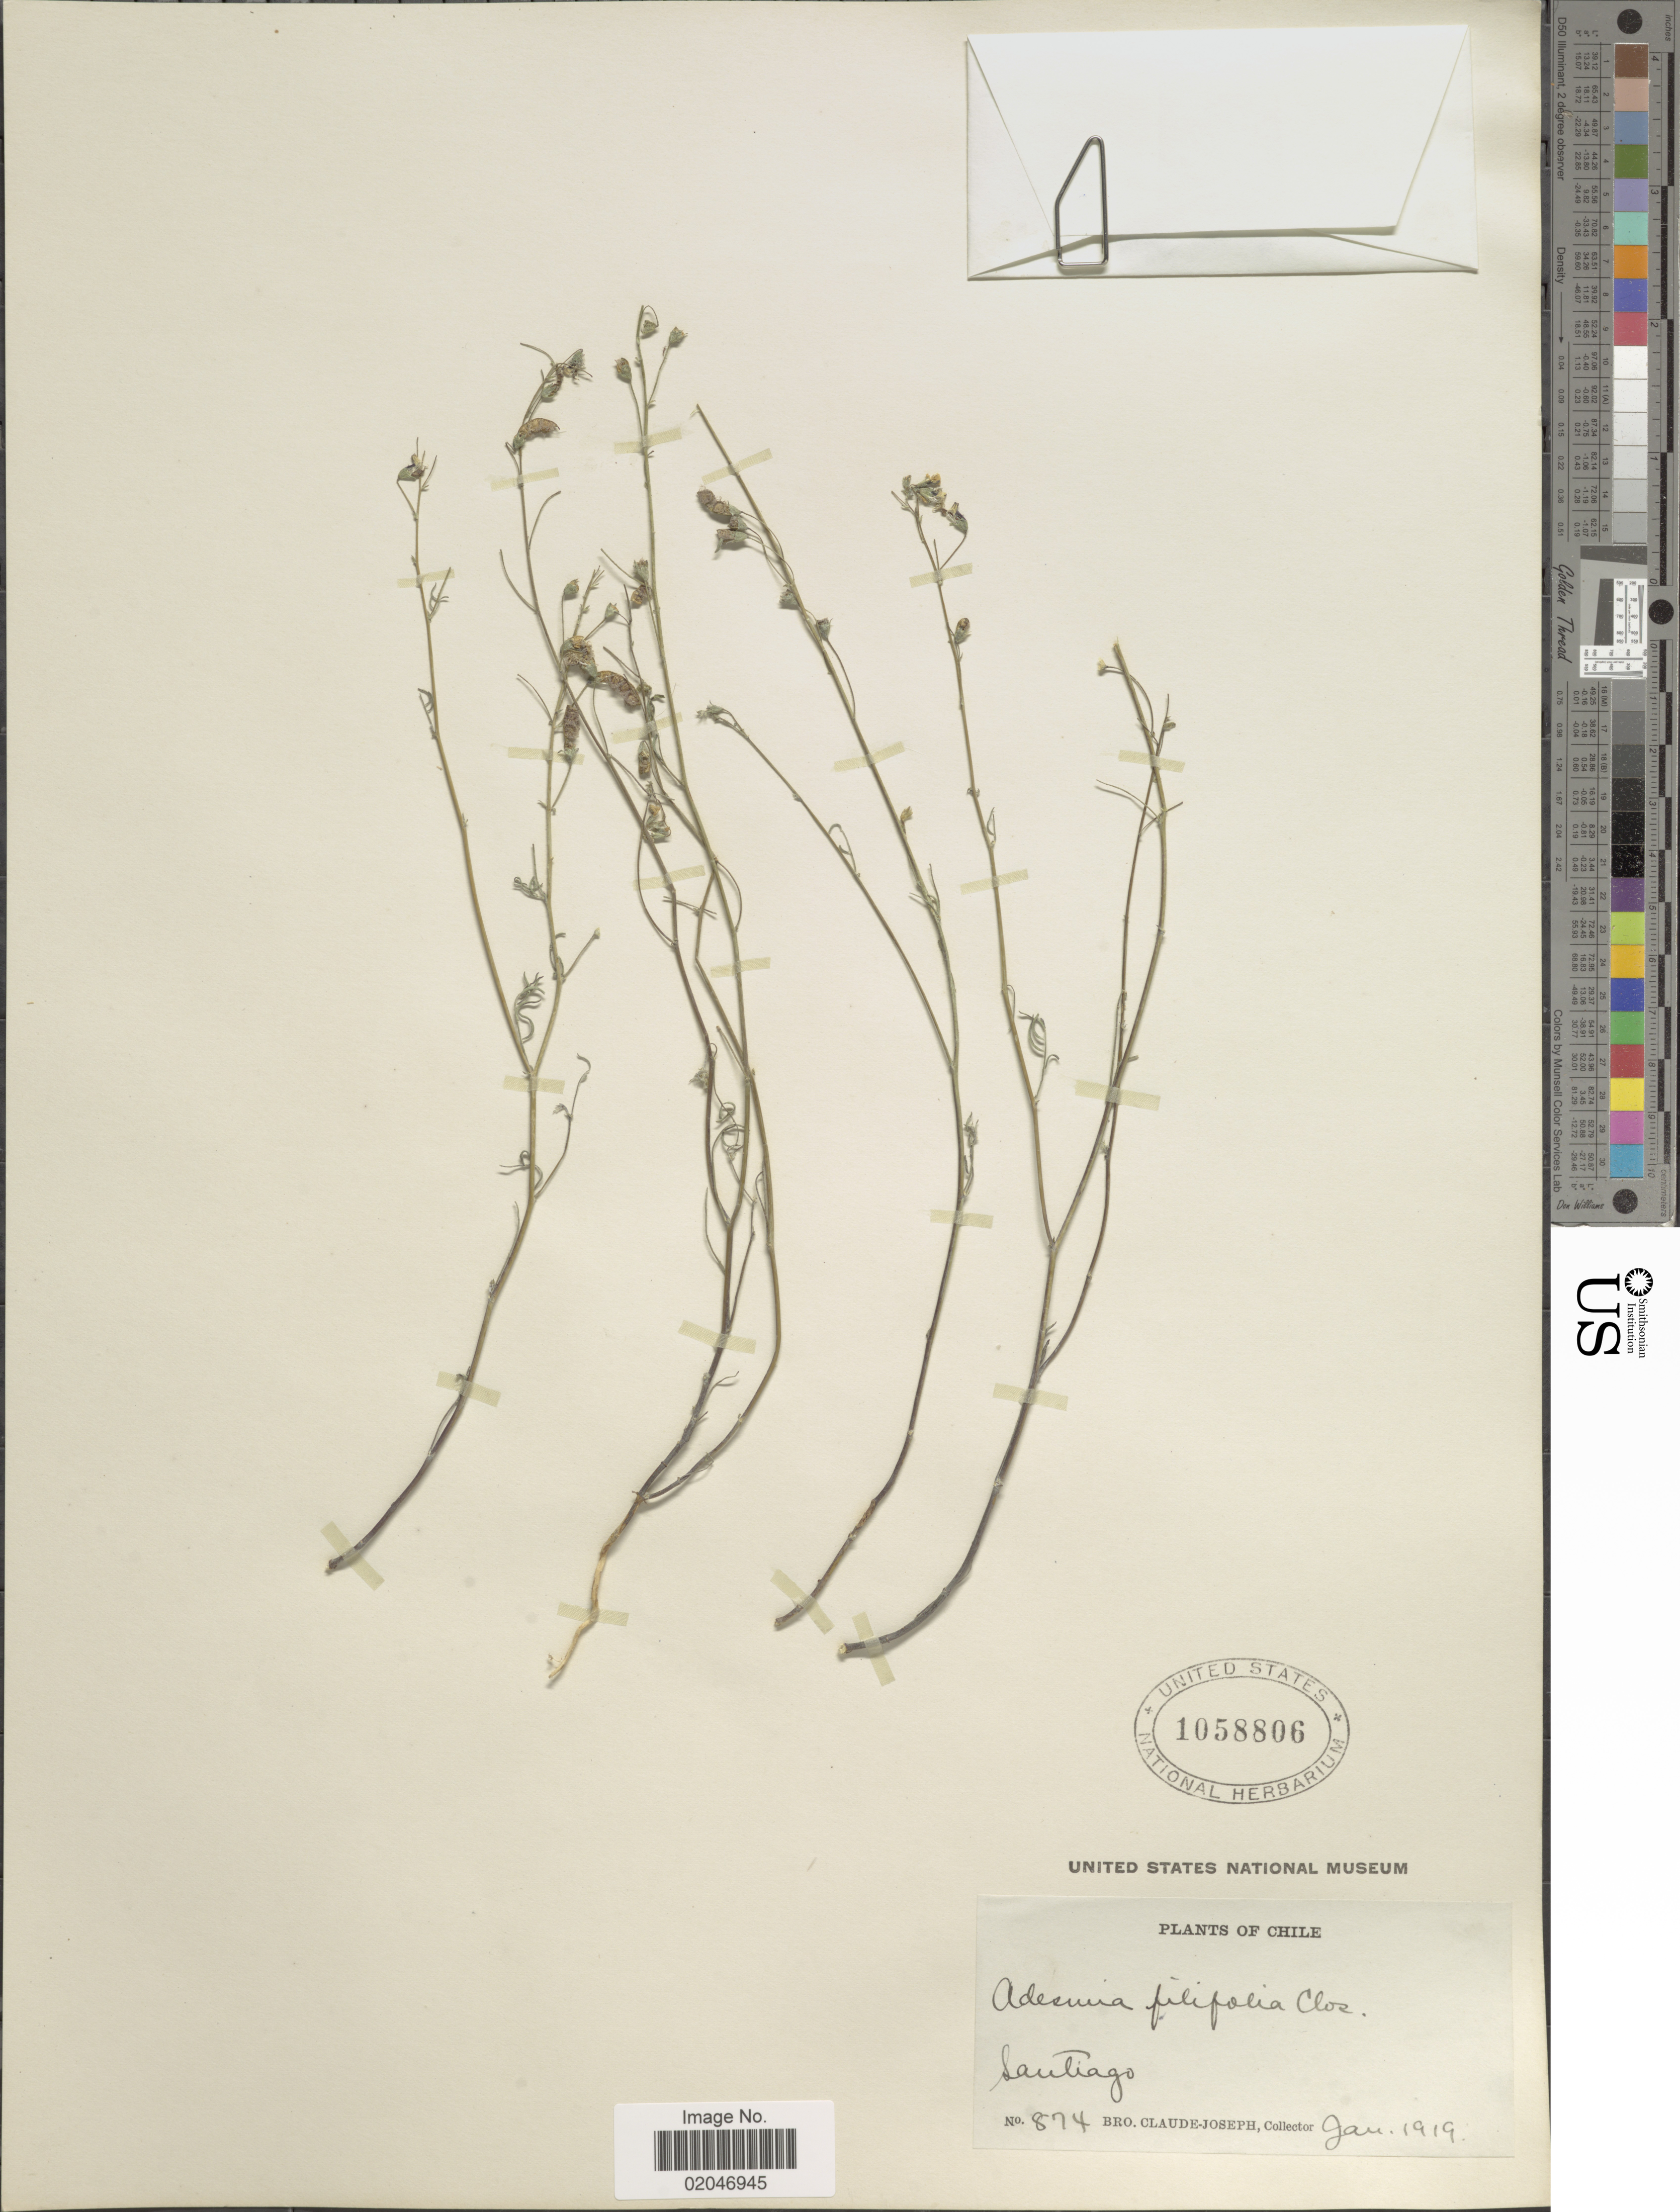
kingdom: Plantae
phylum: Tracheophyta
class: Magnoliopsida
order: Fabales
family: Fabaceae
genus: Adesmia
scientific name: Adesmia filifolia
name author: Clos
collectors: Bro. Claude-Joseph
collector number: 874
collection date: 1919-01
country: Chile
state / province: Región Metropolitana (RM)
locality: Santiago.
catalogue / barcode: US 1058806